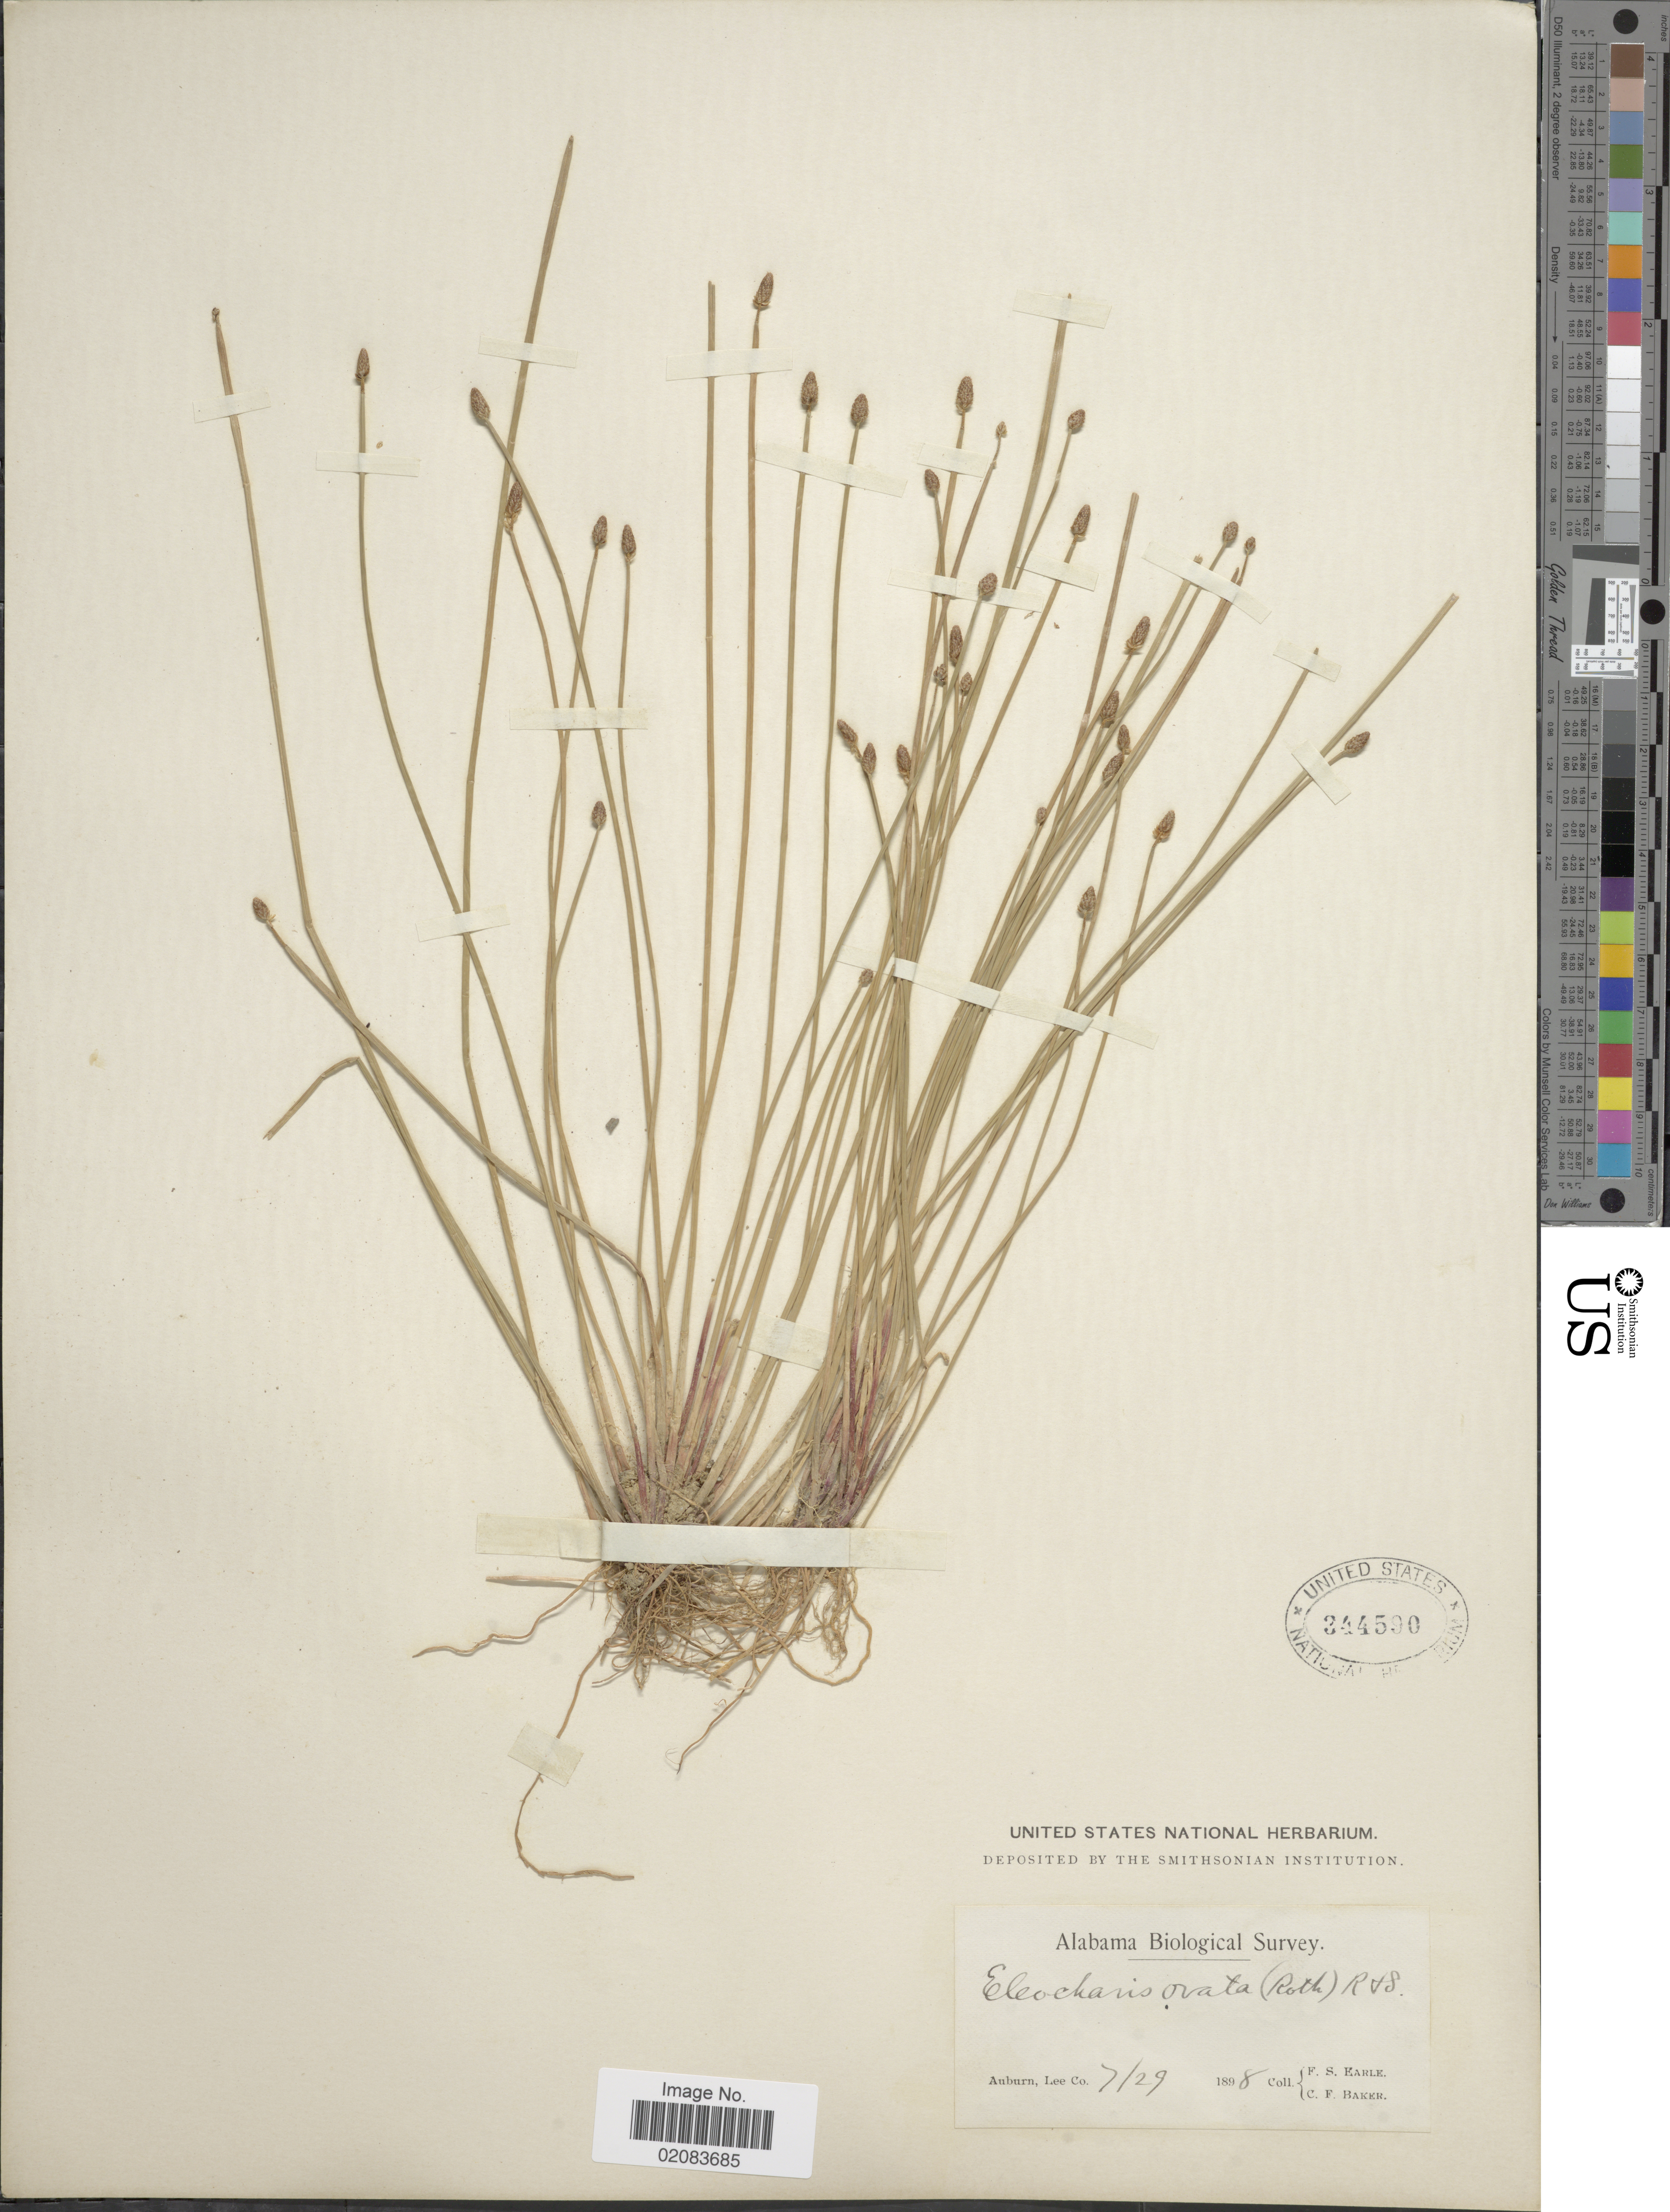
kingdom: Plantae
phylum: Tracheophyta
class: Liliopsida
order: Poales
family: Cyperaceae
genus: Eleocharis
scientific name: Eleocharis obtusa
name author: (Willd.) Schult.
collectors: F. S. Earle & C. F. Baker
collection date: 1898-07-29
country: United States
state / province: Alabama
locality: Aburn Lee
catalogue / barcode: US 344590